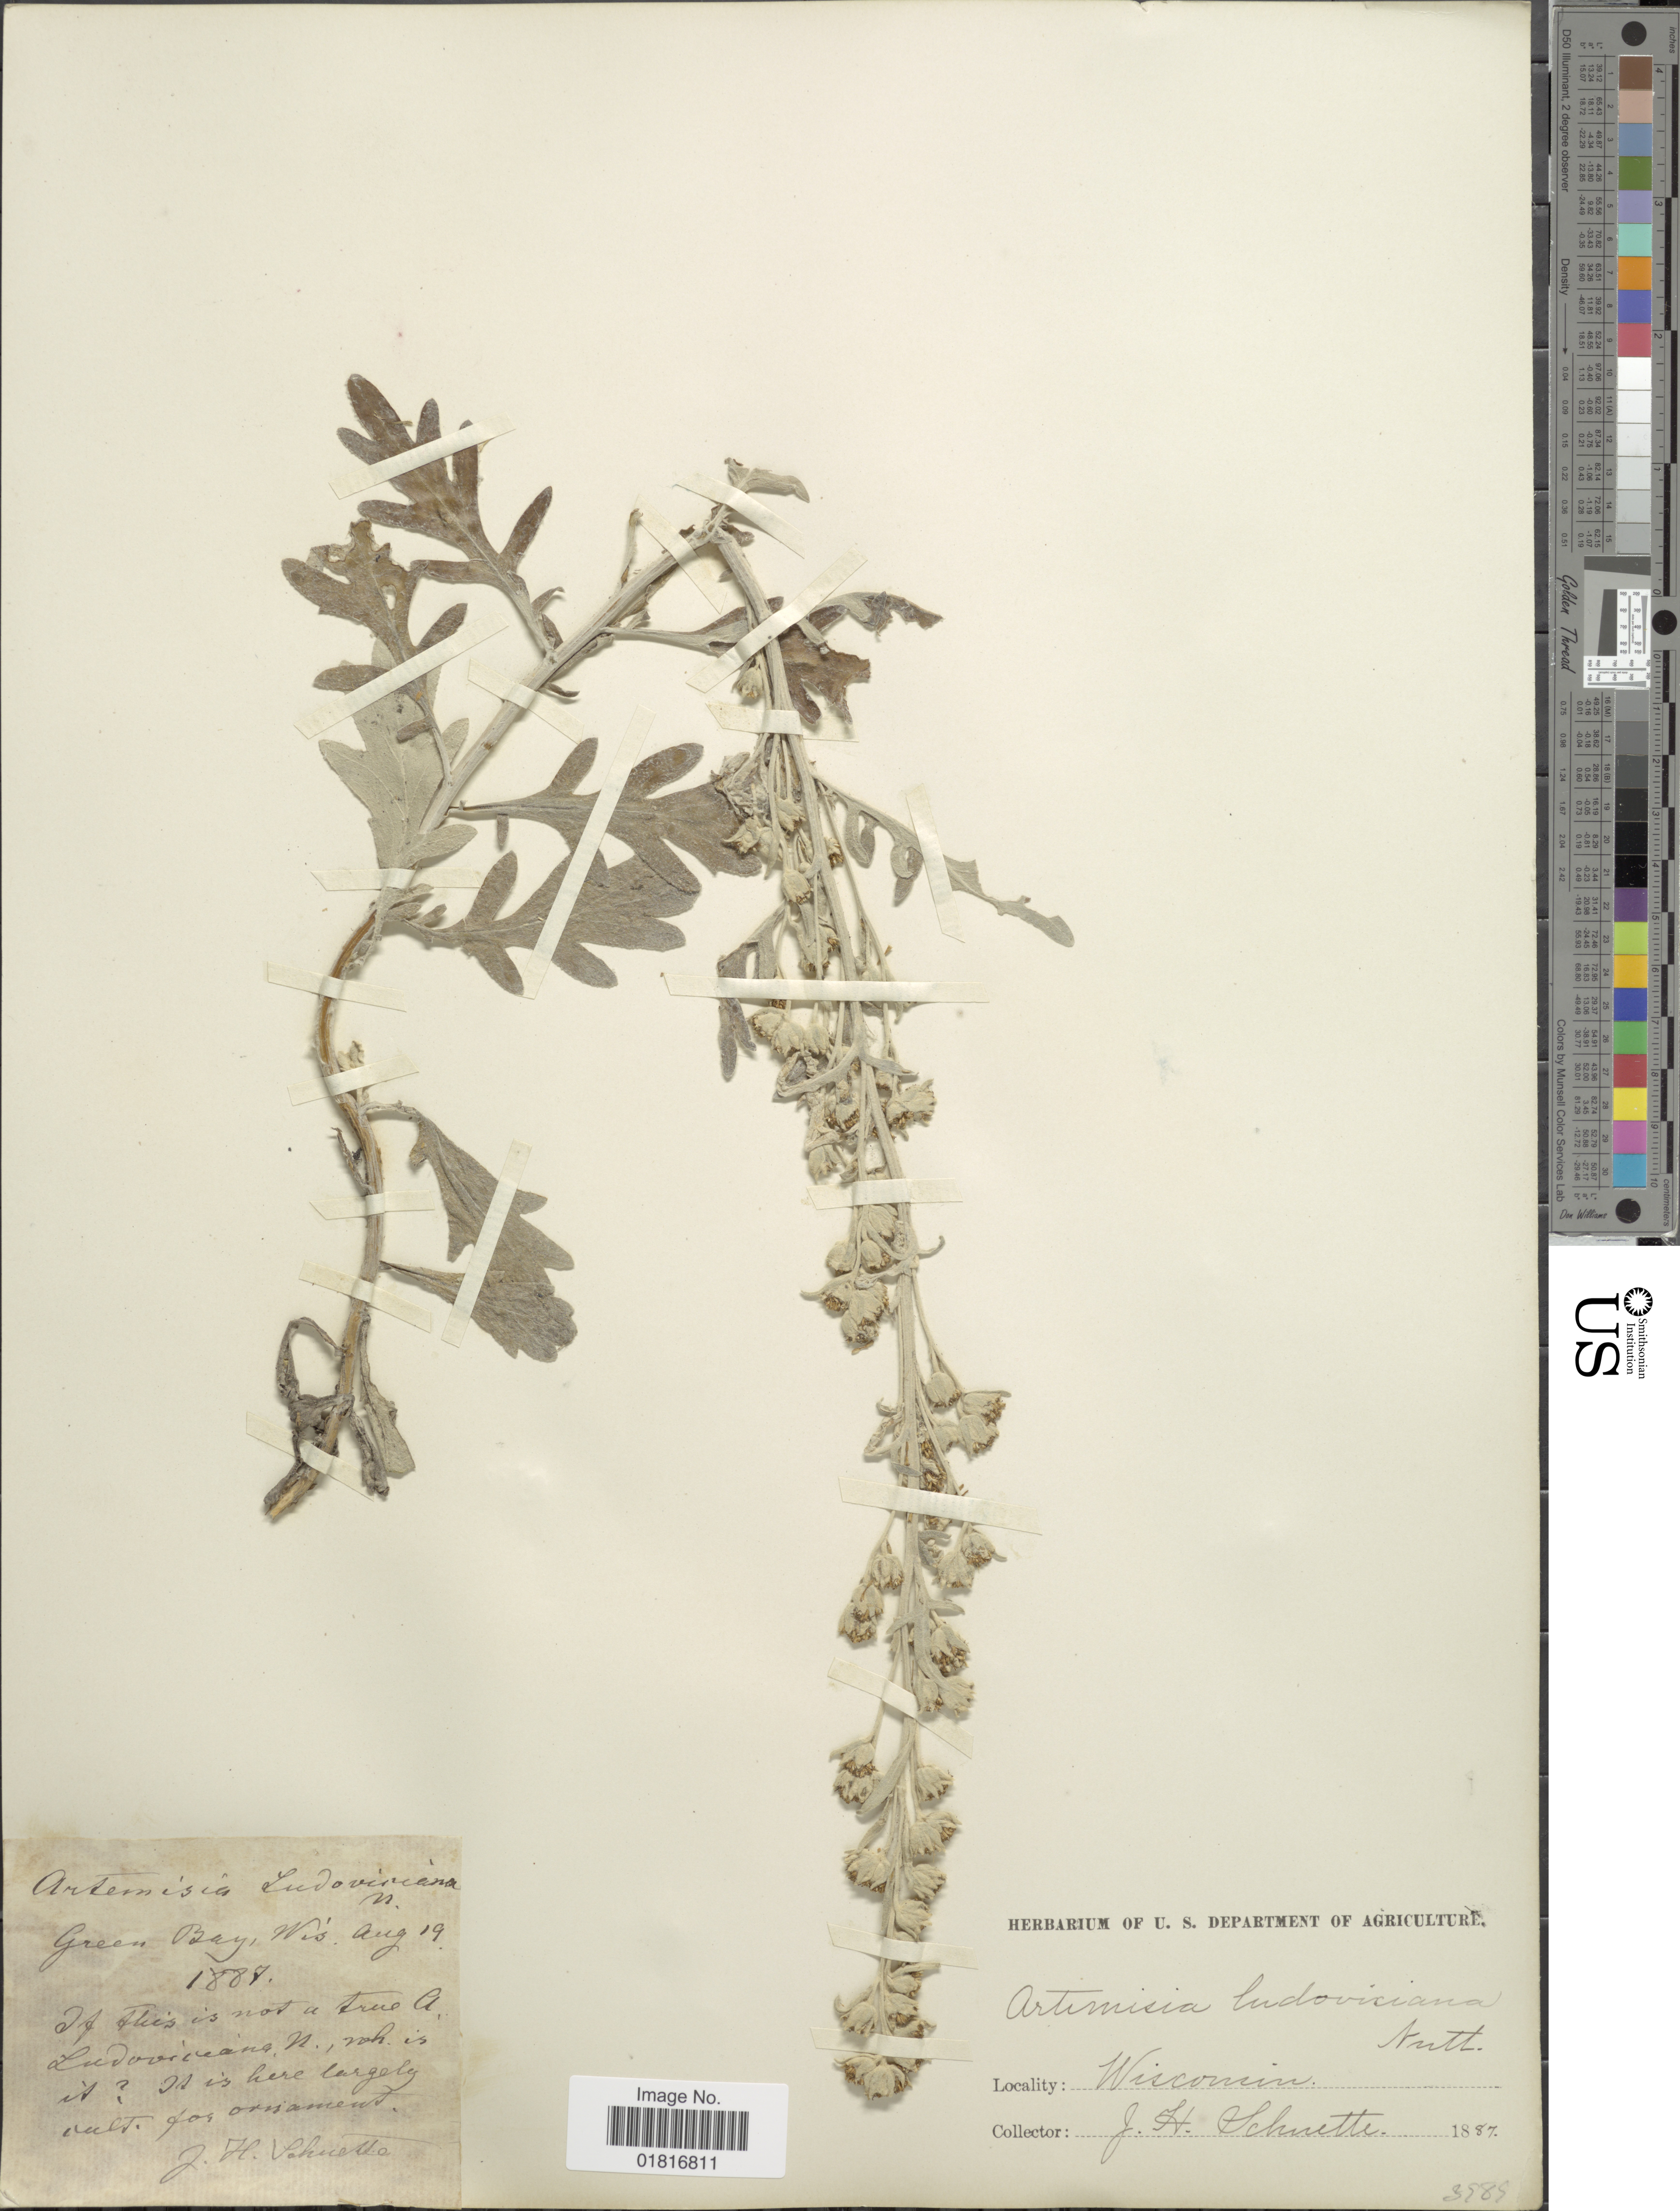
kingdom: Plantae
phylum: Tracheophyta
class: Magnoliopsida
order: Asterales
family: Asteraceae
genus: Artemisia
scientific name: Artemisia stelleriana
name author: Besser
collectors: J. Schuette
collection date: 1887-08-19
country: United States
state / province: Wisconsin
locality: Green Bay